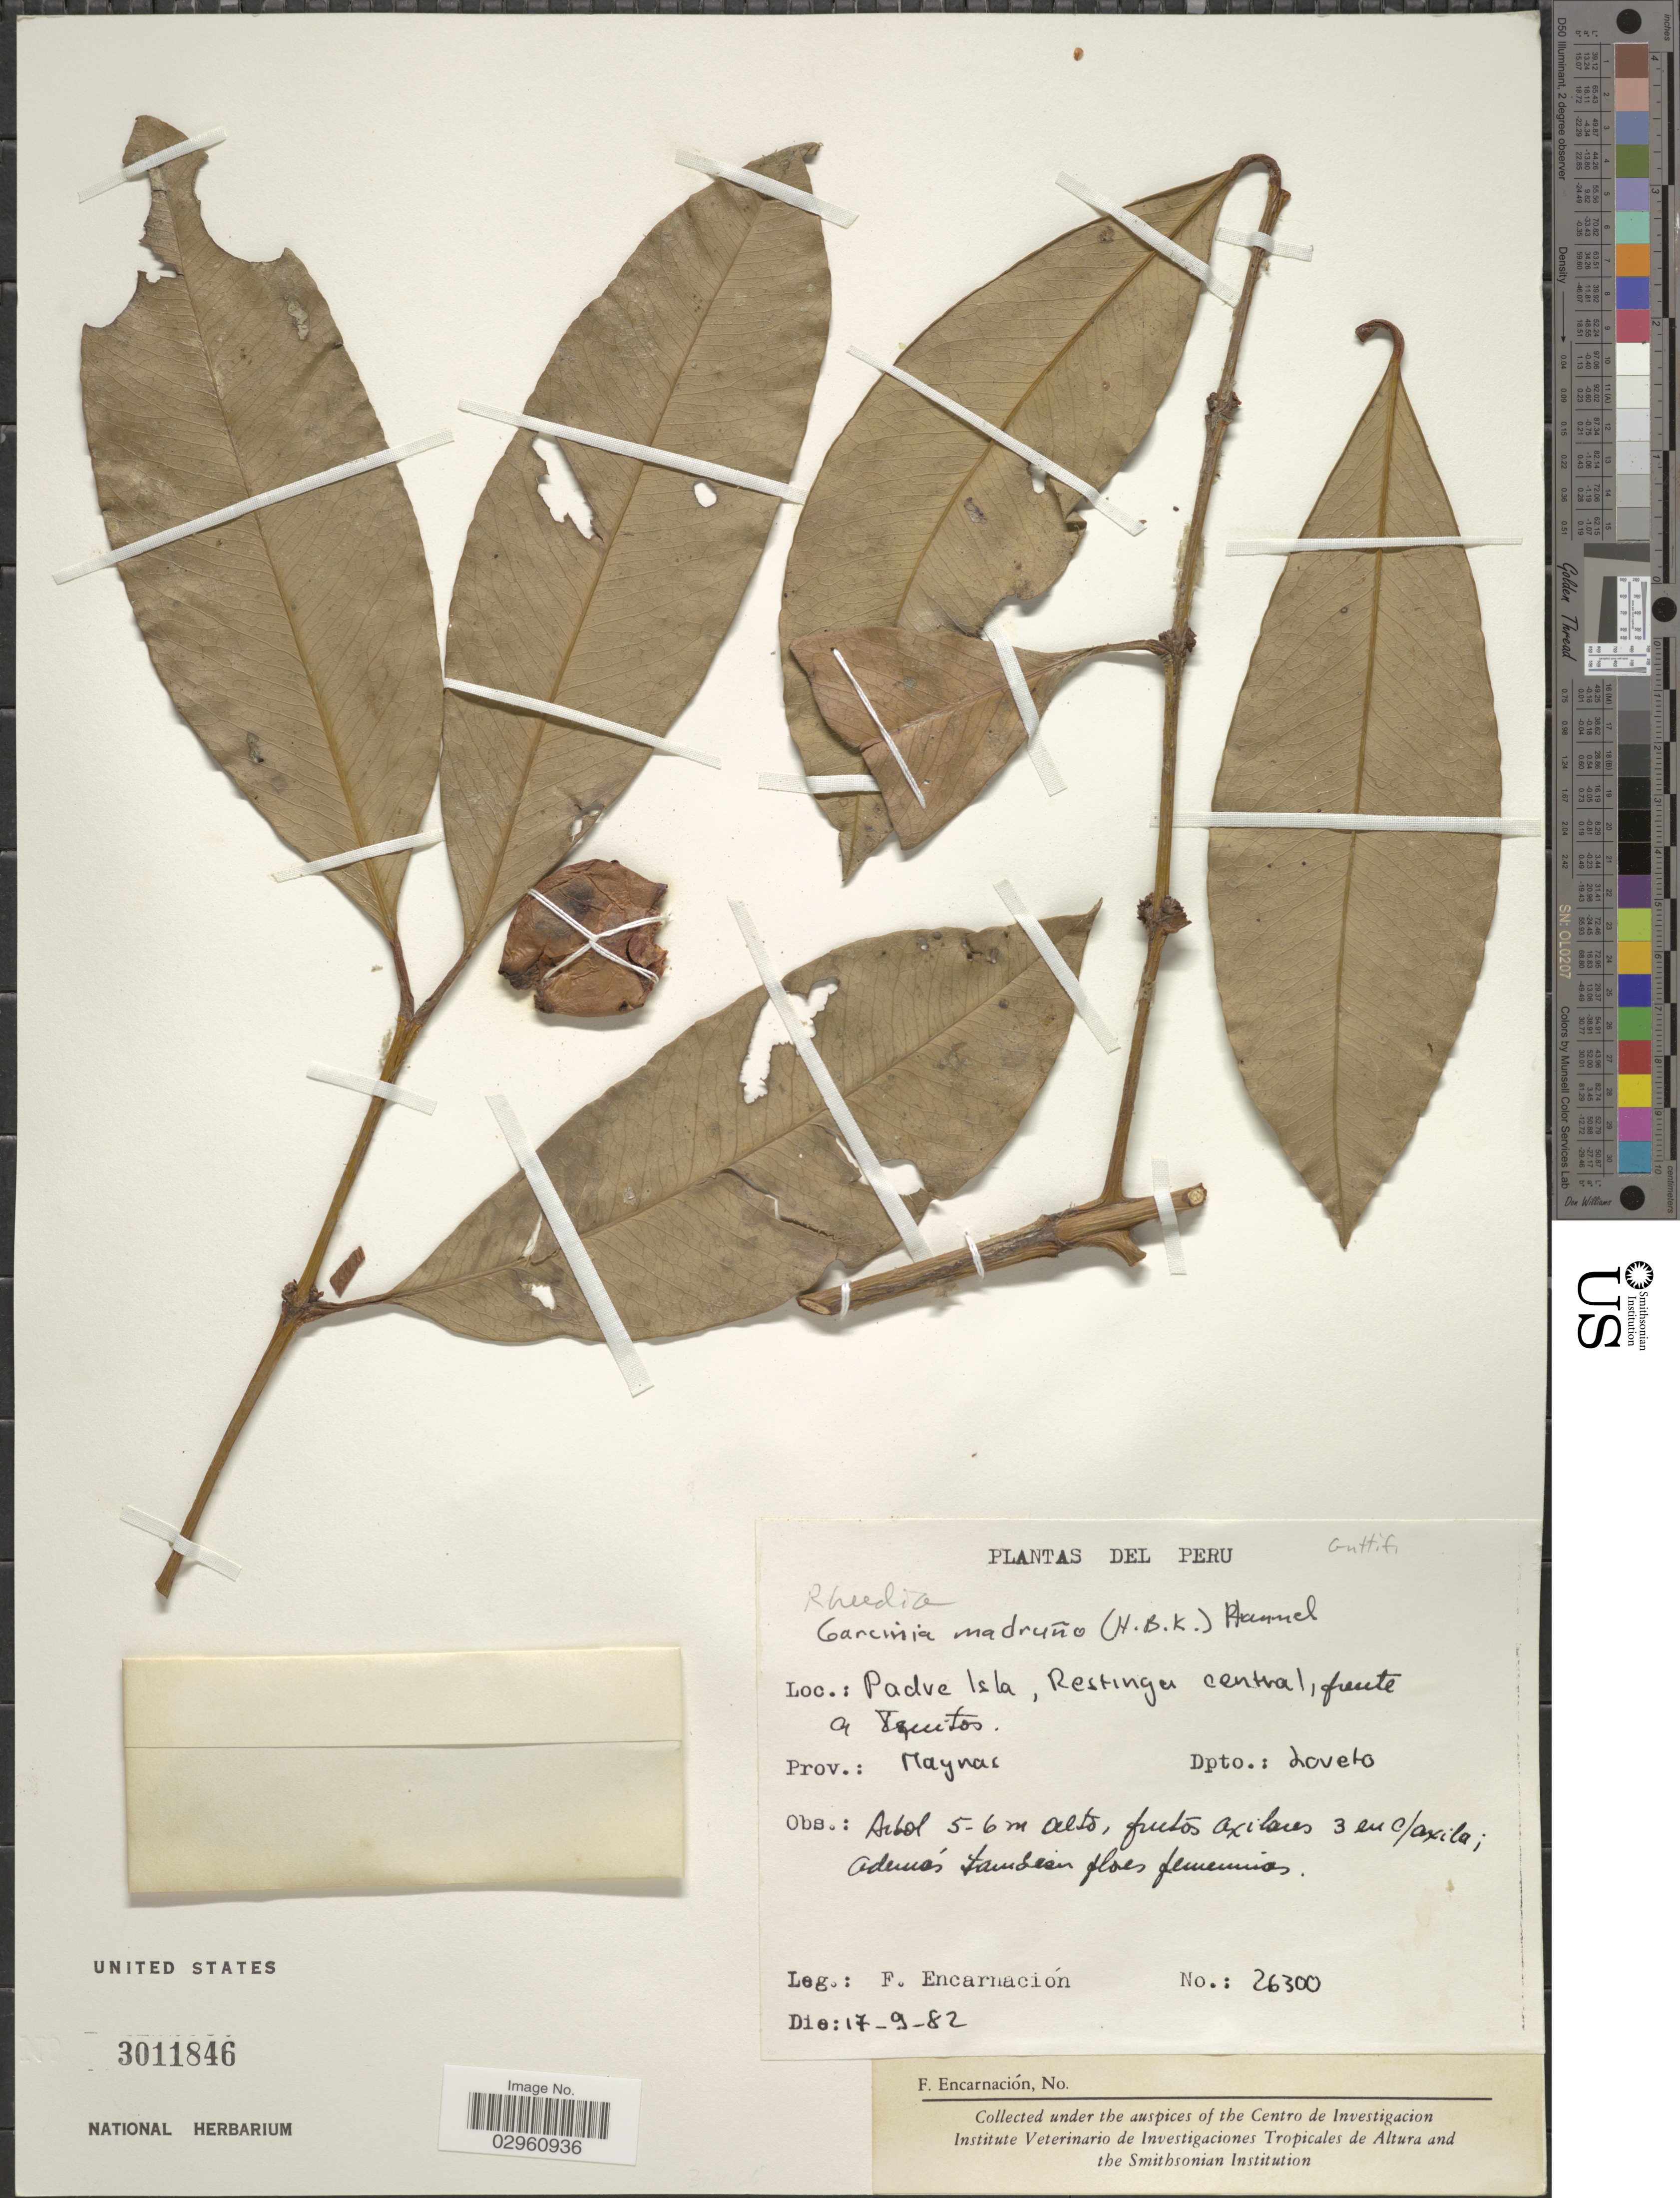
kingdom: Plantae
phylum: Tracheophyta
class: Magnoliopsida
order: Malpighiales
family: Clusiaceae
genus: Garcinia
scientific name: Garcinia madruno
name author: (Kunth) Hammel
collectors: F. Encarnación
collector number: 26300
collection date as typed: Transcribed d/m/y: 17/9/82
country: Peru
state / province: Loreto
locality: Padre Isla, Restinga central, frente a Iquitos. Prov.: Maynas Dpto.: Loreto.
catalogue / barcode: US 3011846